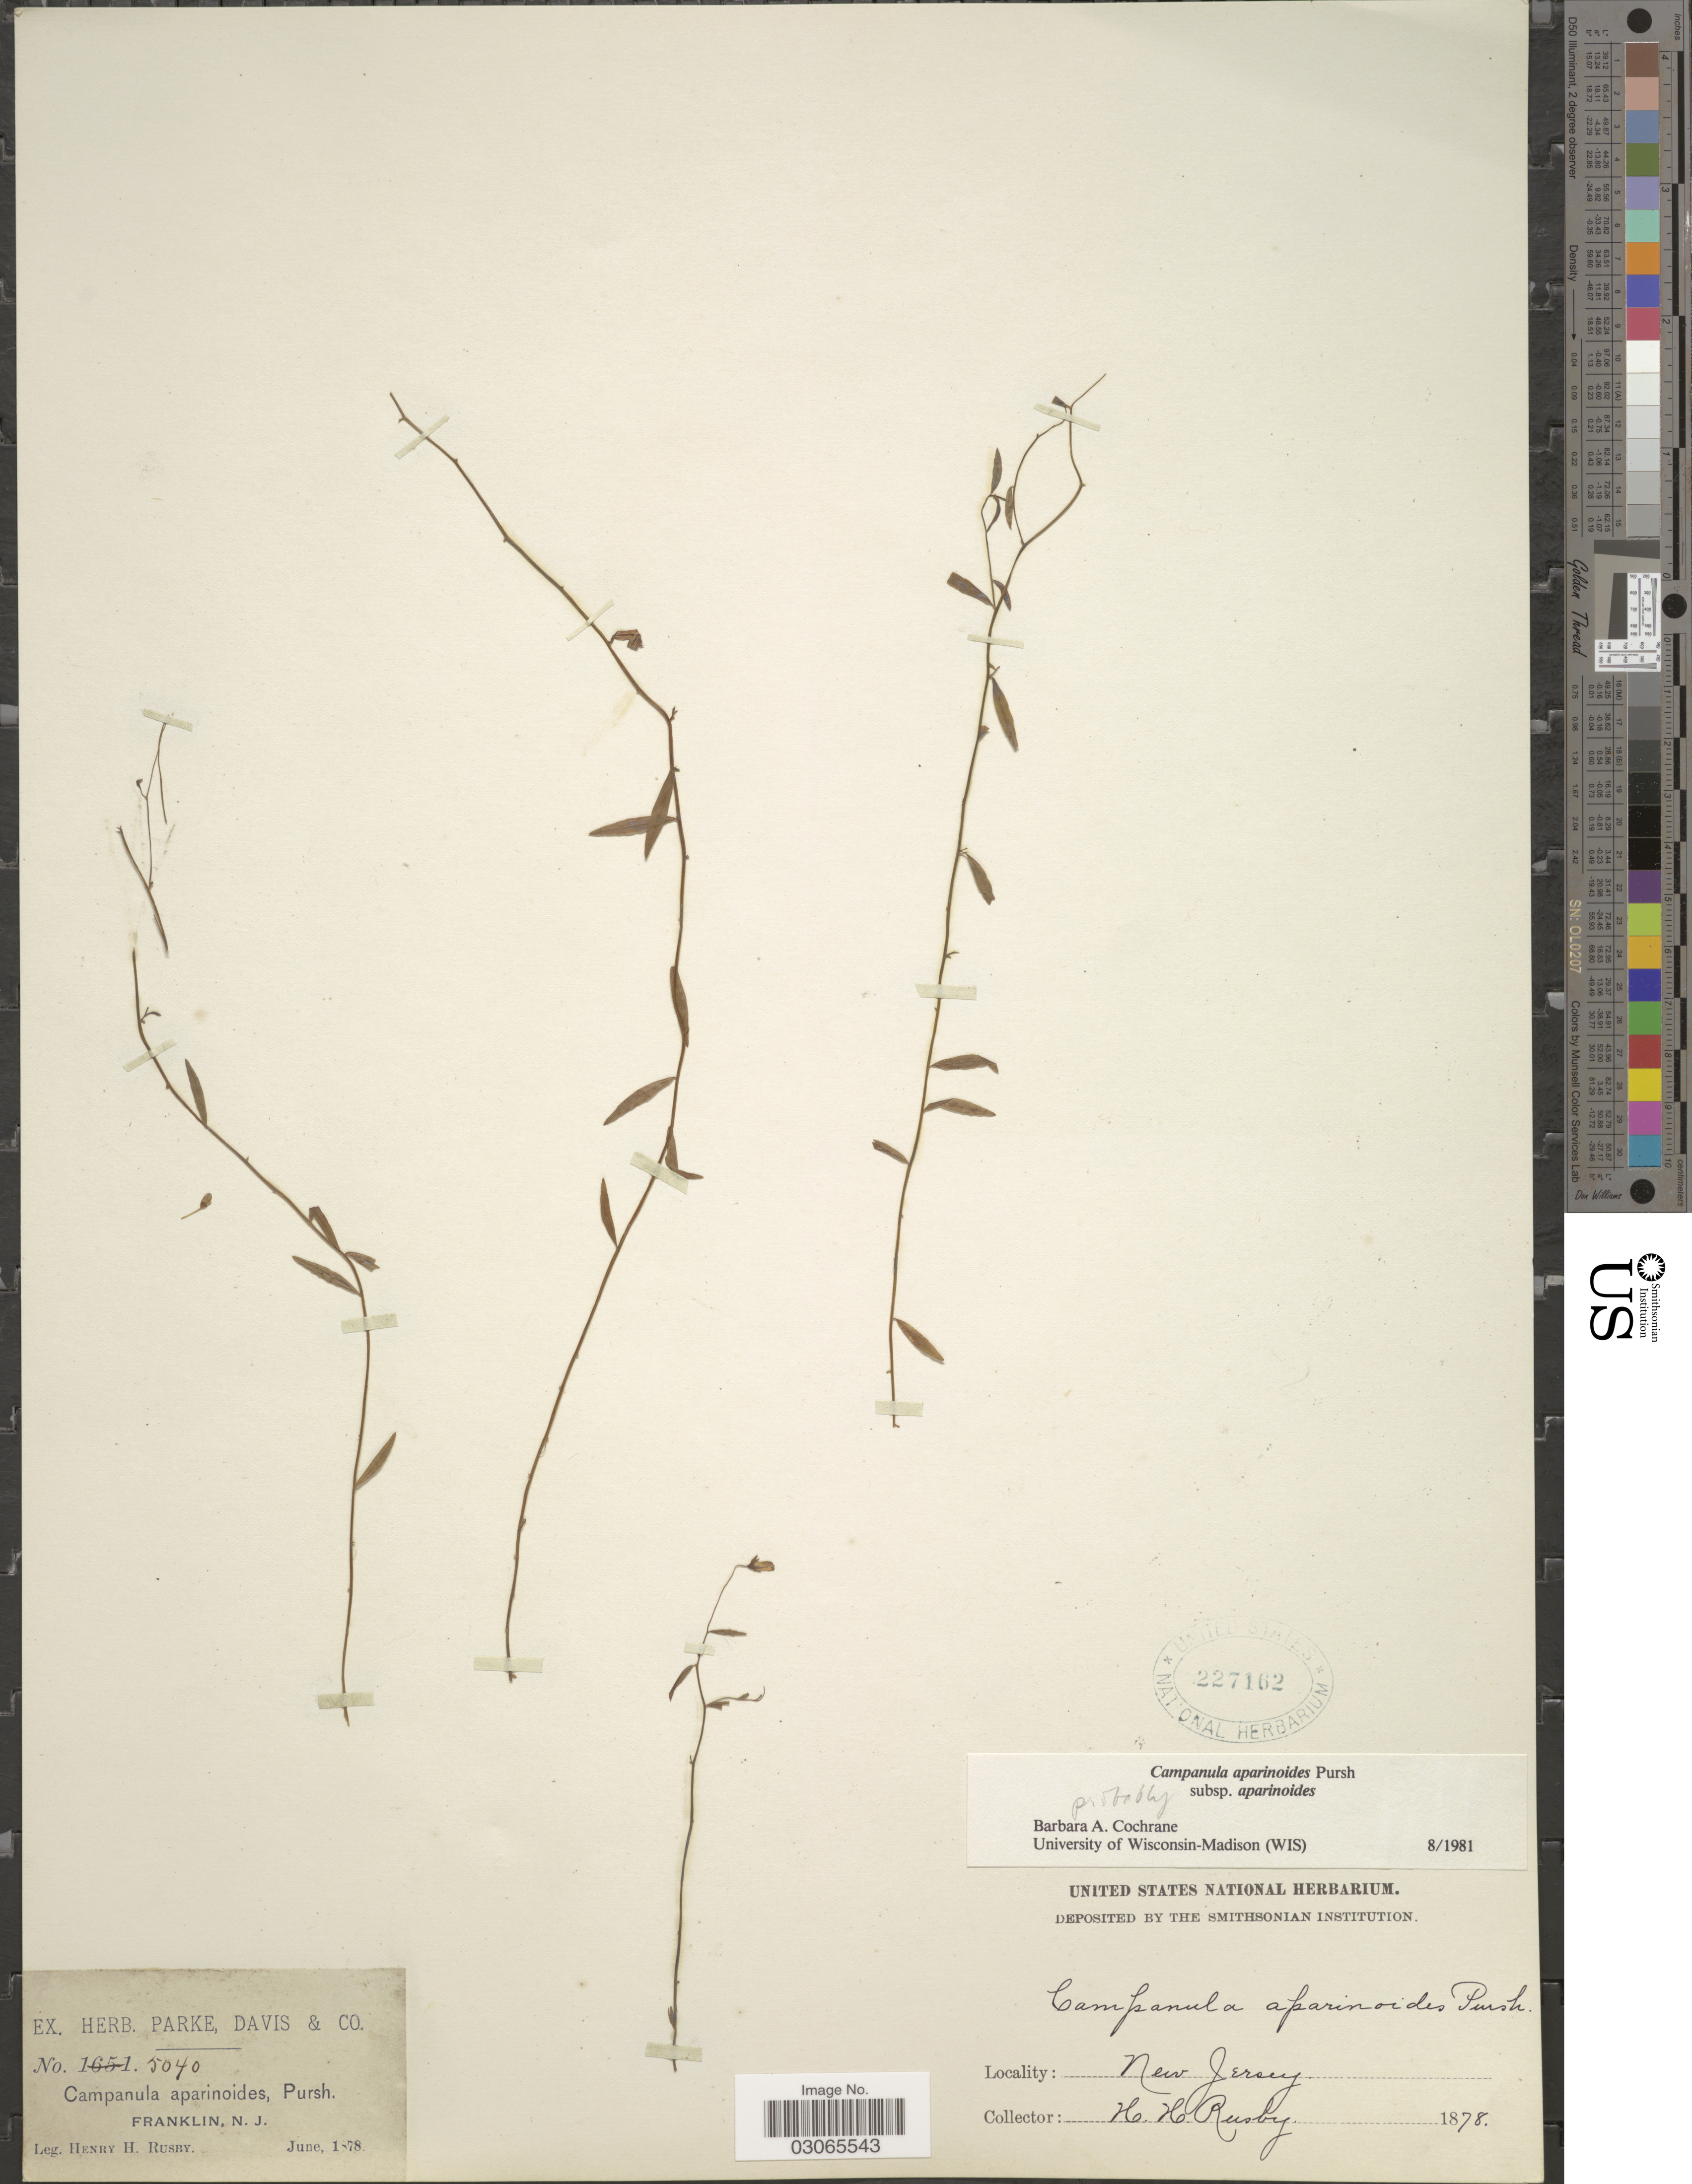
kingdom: Plantae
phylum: Tracheophyta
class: Magnoliopsida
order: Asterales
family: Campanulaceae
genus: Campanula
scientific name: Campanula aparinoides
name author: Pursh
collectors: H. H. Rusby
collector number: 5040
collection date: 1878-06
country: United States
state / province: New Jersey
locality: Franklin.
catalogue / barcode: US 227162